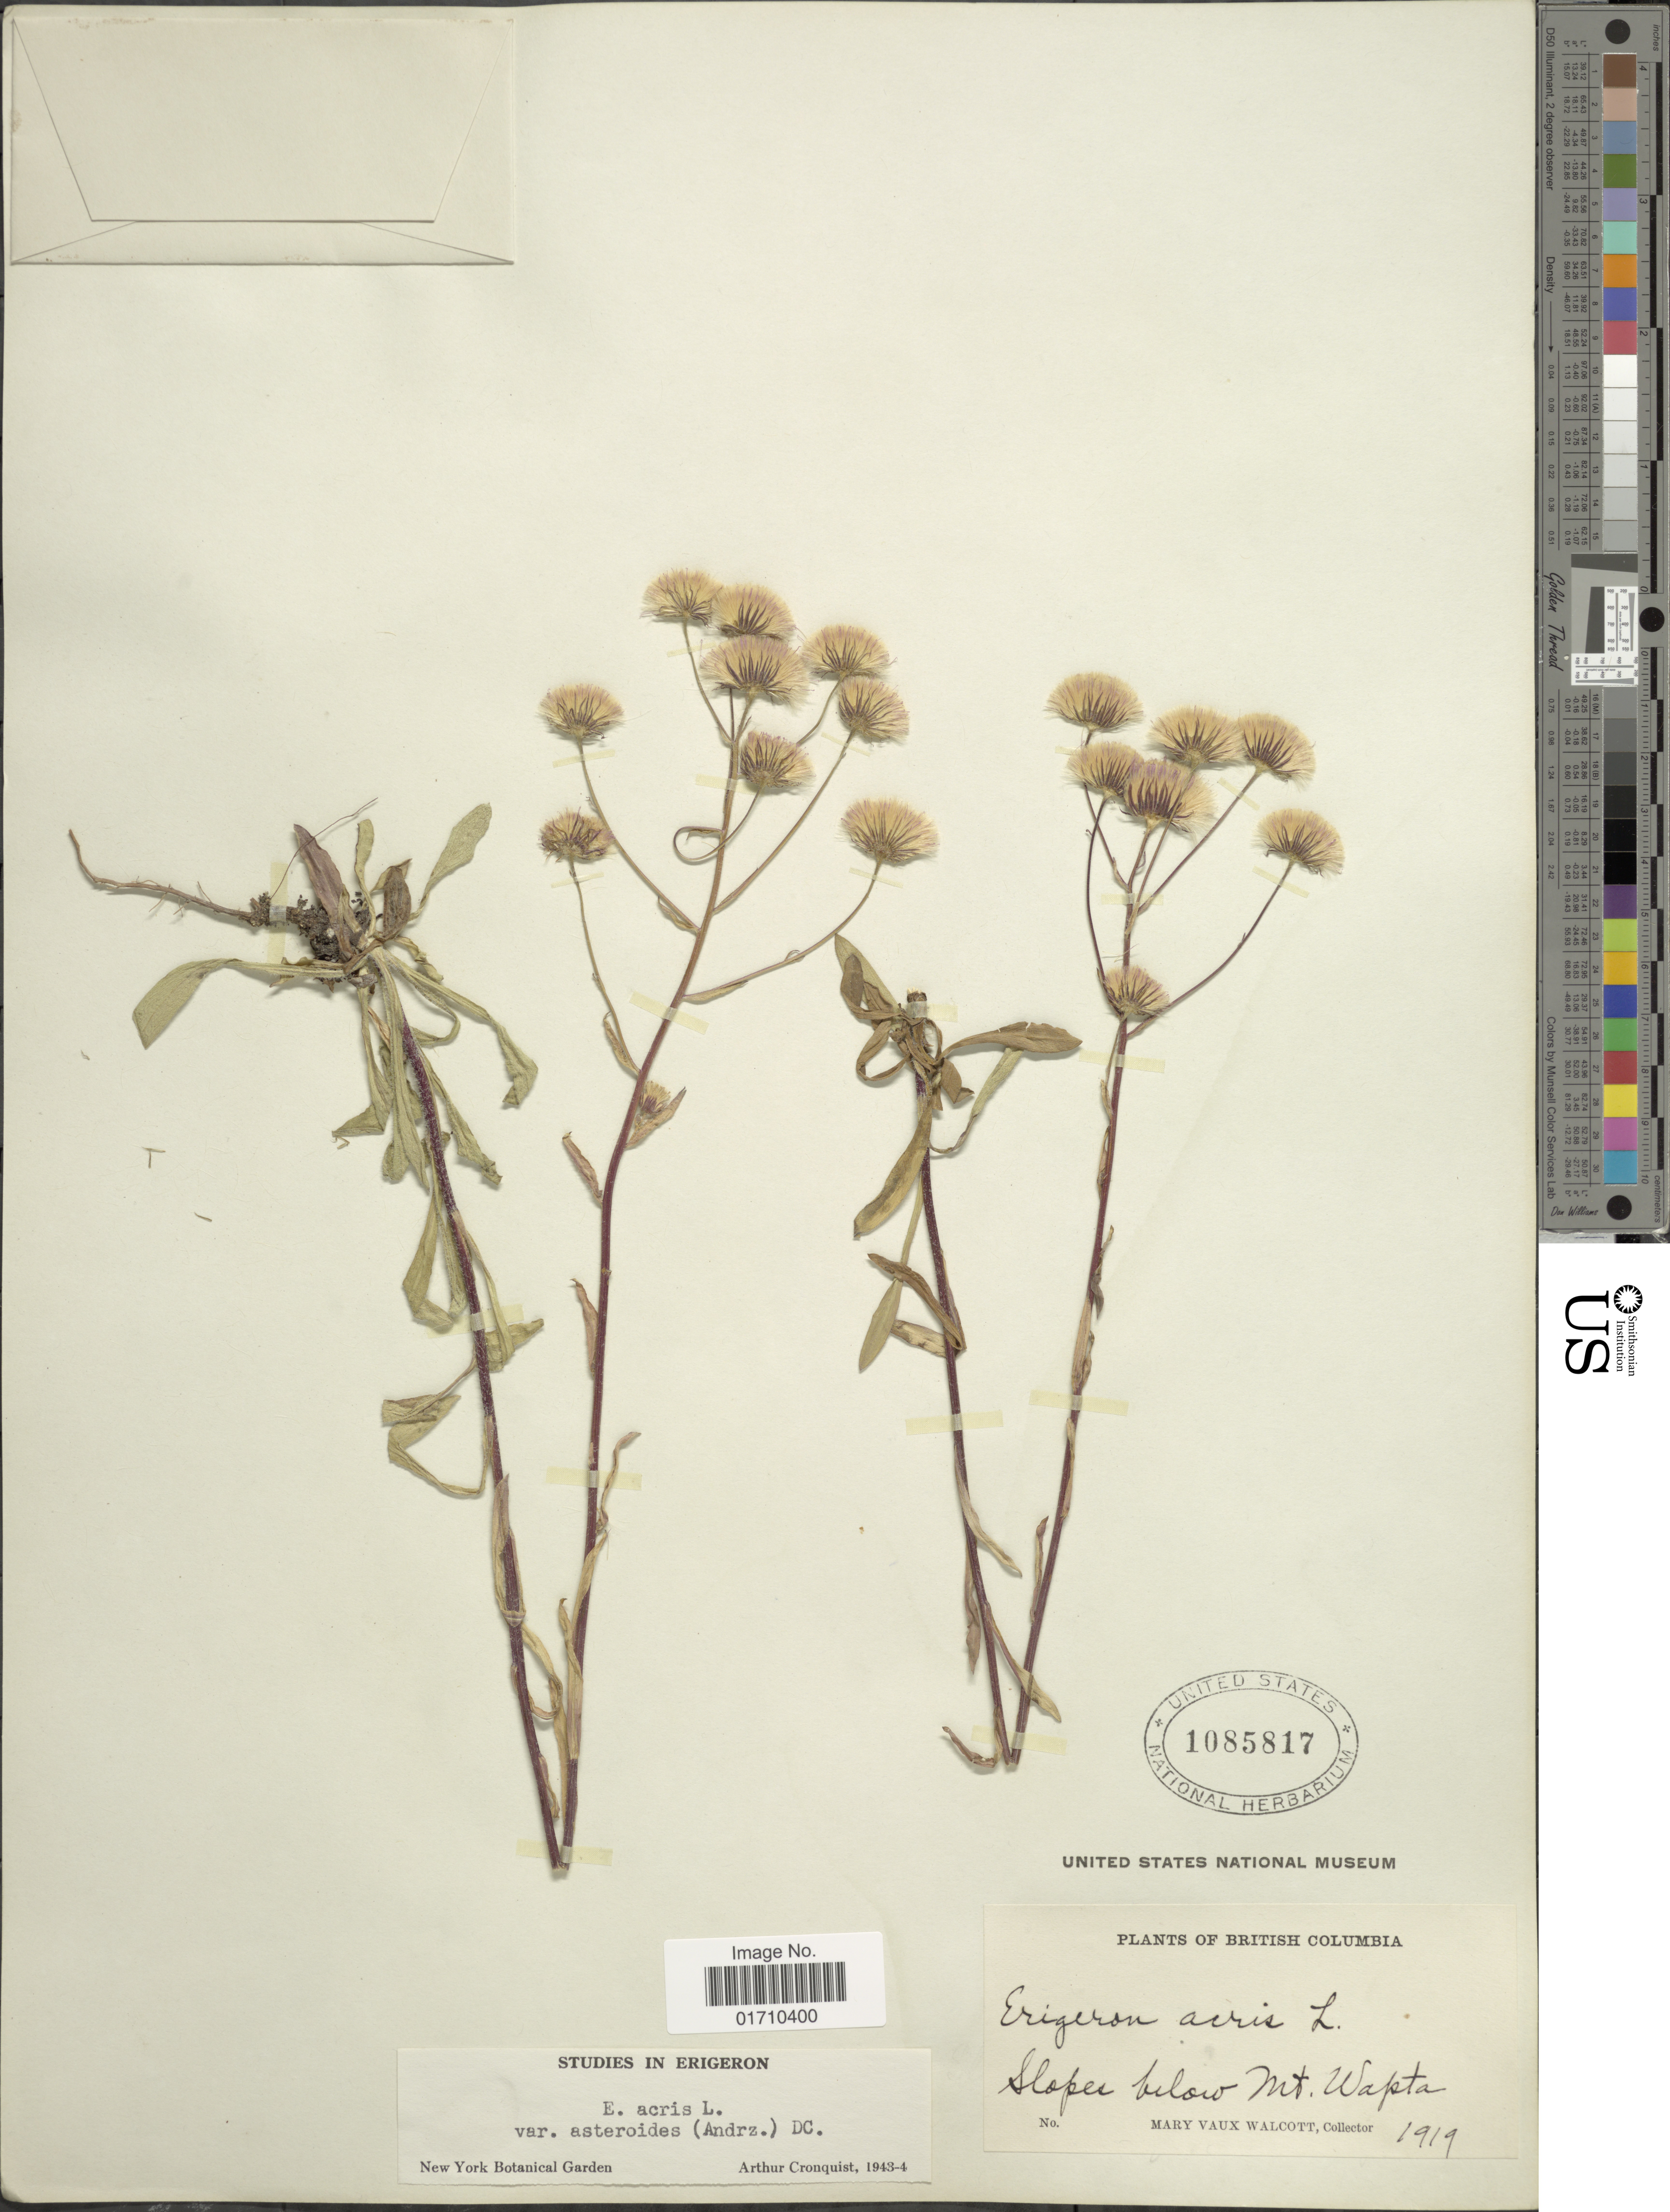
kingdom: Plantae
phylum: Tracheophyta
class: Magnoliopsida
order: Asterales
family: Asteraceae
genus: Erigeron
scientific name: Erigeron acris var. asteroides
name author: (Andrz.) DC.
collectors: M. Walcott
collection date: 1919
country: Canada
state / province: British Columbia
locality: Slopes below Mt Wapta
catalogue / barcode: US 1085817